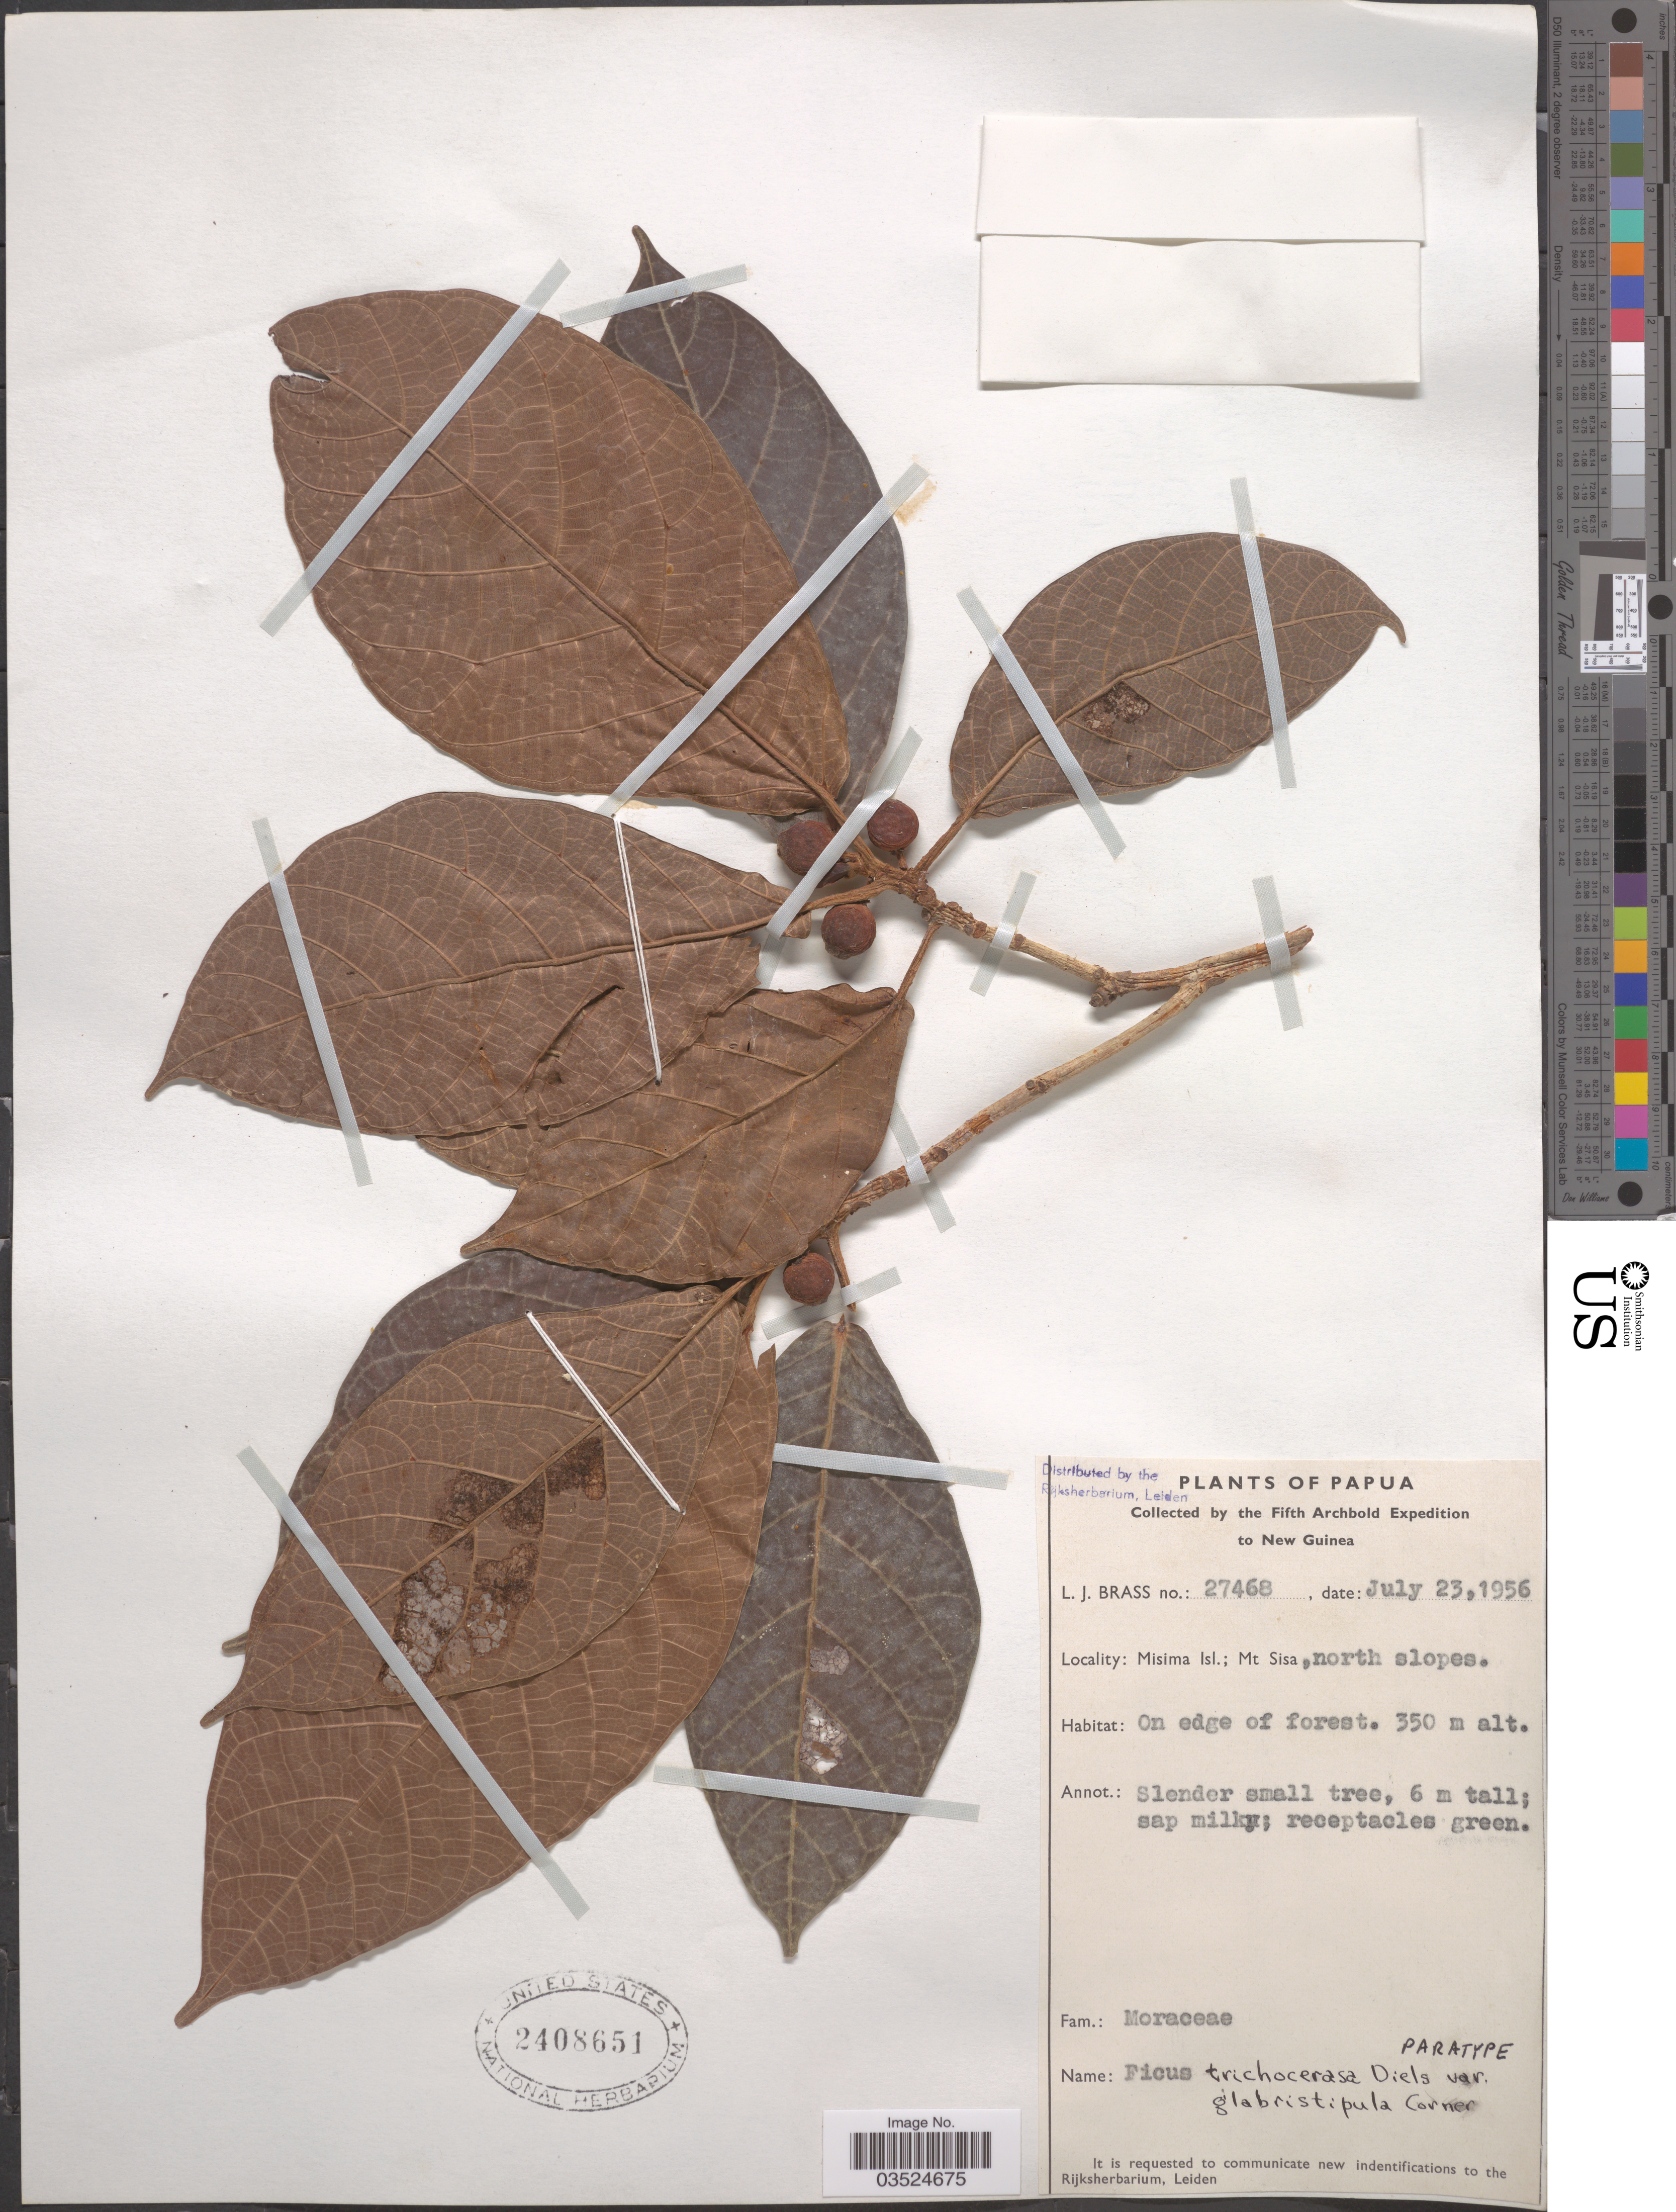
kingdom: Plantae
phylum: Tracheophyta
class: Magnoliopsida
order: Rosales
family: Moraceae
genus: Ficus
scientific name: Ficus trichocerasa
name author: Diels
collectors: L. J. Brass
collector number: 27468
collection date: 1956-07-23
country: Papua New Guinea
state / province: Milne Bay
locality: Papua. New Guinea. Misima Isl.; Mt Sisa, north slopes.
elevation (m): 350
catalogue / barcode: US 2408651